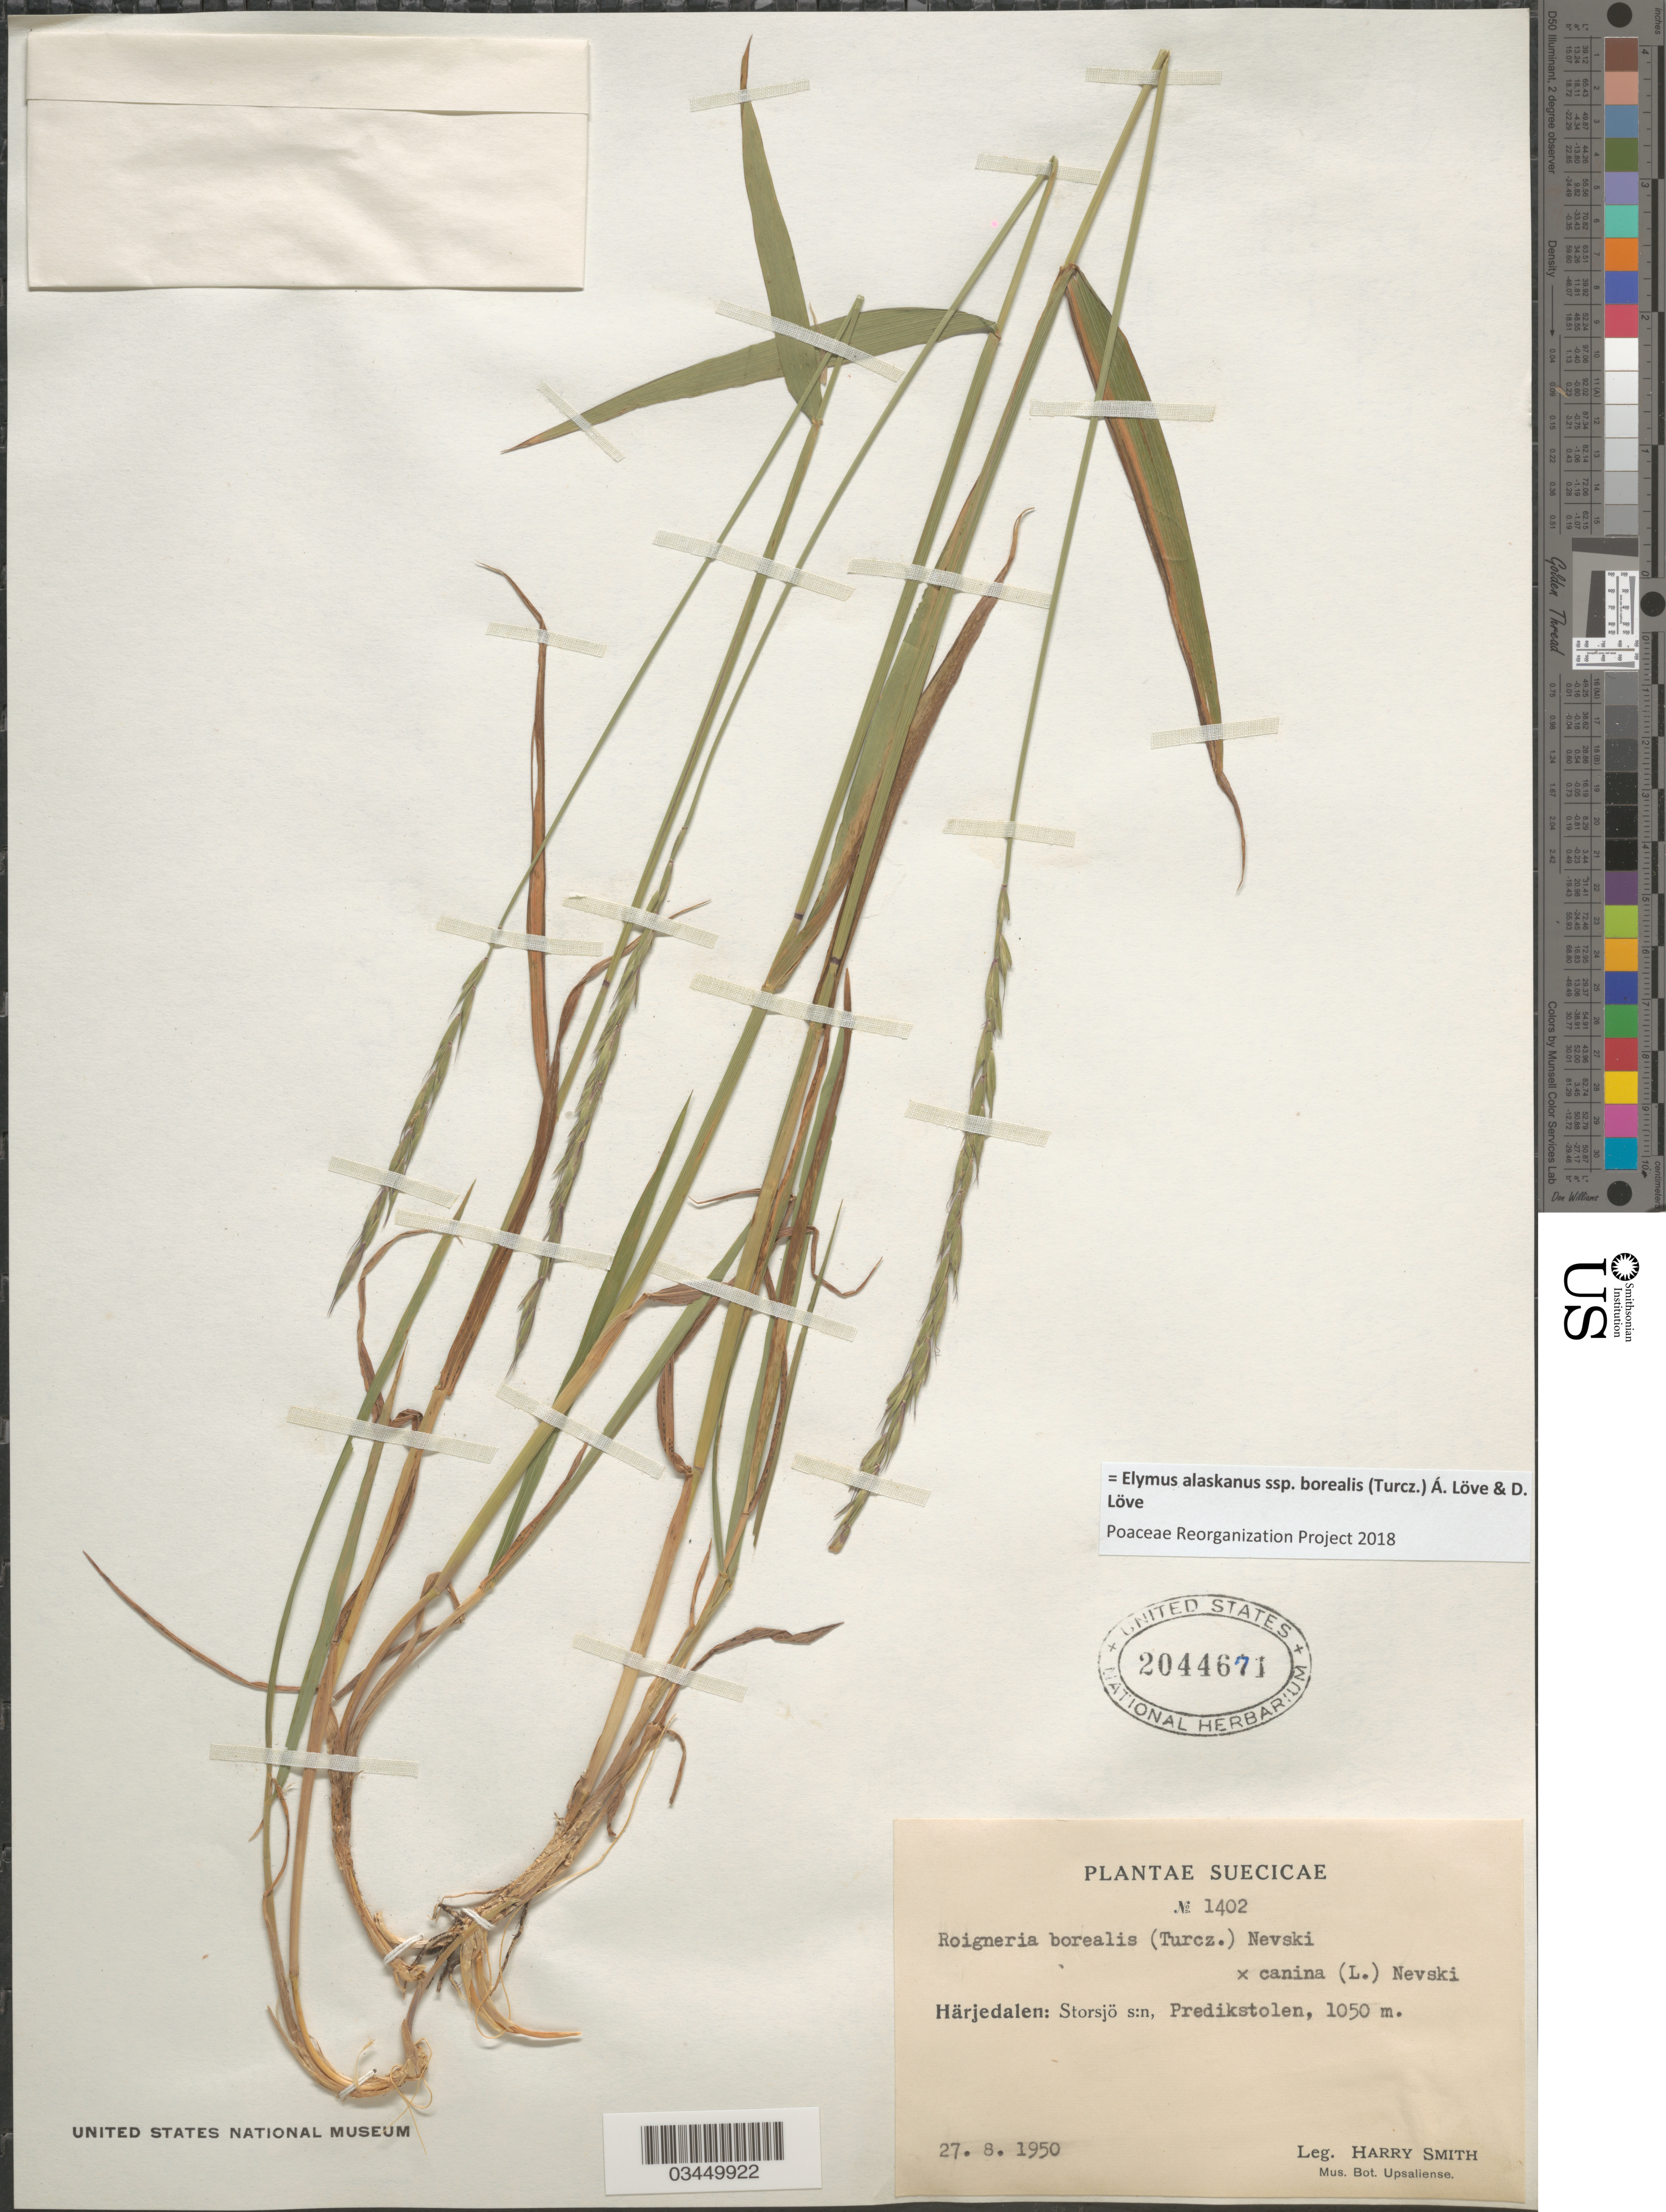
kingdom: Plantae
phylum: Tracheophyta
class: Liliopsida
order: Poales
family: Poaceae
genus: Elymus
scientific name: Elymus alaskanus subsp. borealis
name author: (Turcz.) Á. Löve & D. Löve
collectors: H. Smith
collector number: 1402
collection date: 1950-08-27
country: Sweden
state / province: Jamtland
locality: Suecicae. Härjedalen: Storsjö s:n, Predikstolen.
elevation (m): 1050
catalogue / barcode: US 2044671